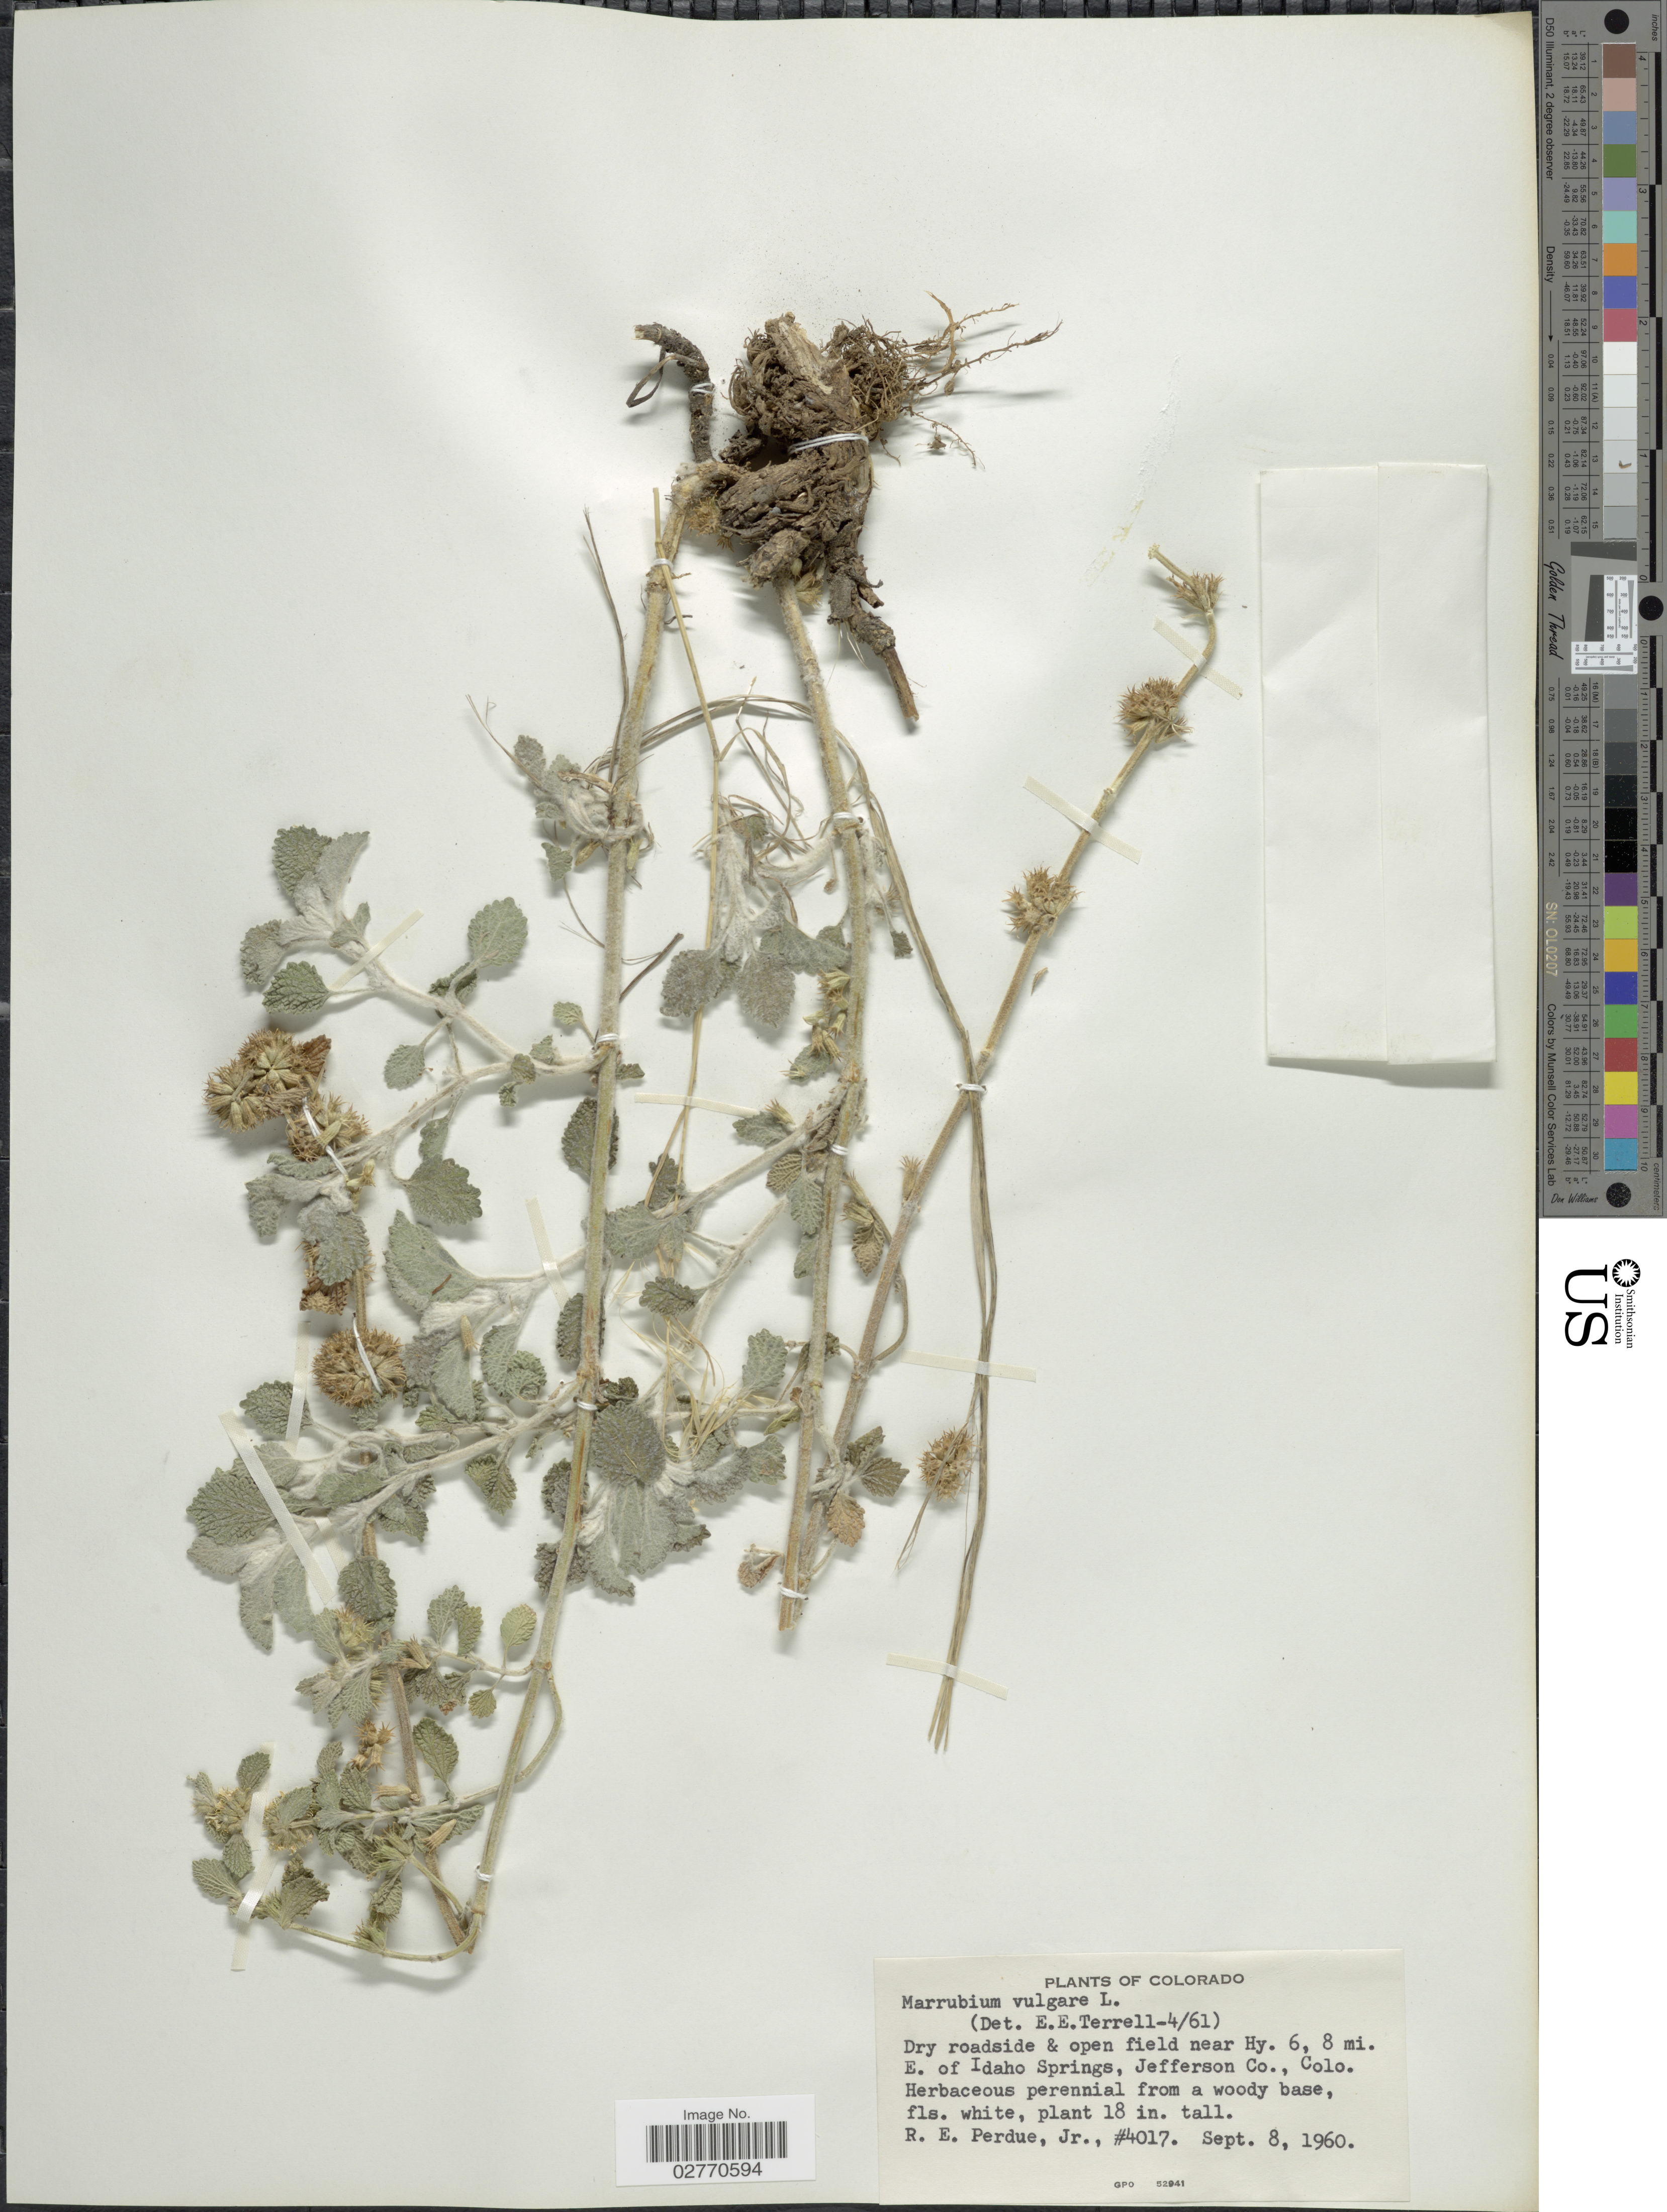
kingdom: Plantae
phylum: Tracheophyta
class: Magnoliopsida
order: Lamiales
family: Lamiaceae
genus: Marrubium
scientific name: Marrubium vulgare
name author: L.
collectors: R. E. Perdue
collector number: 4017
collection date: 1960-09-08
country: United States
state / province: Colorado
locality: Dry roadside & open field near Hy. 6, 8 mi. E. of Idaho Springs, Jefferson Co., Colo.